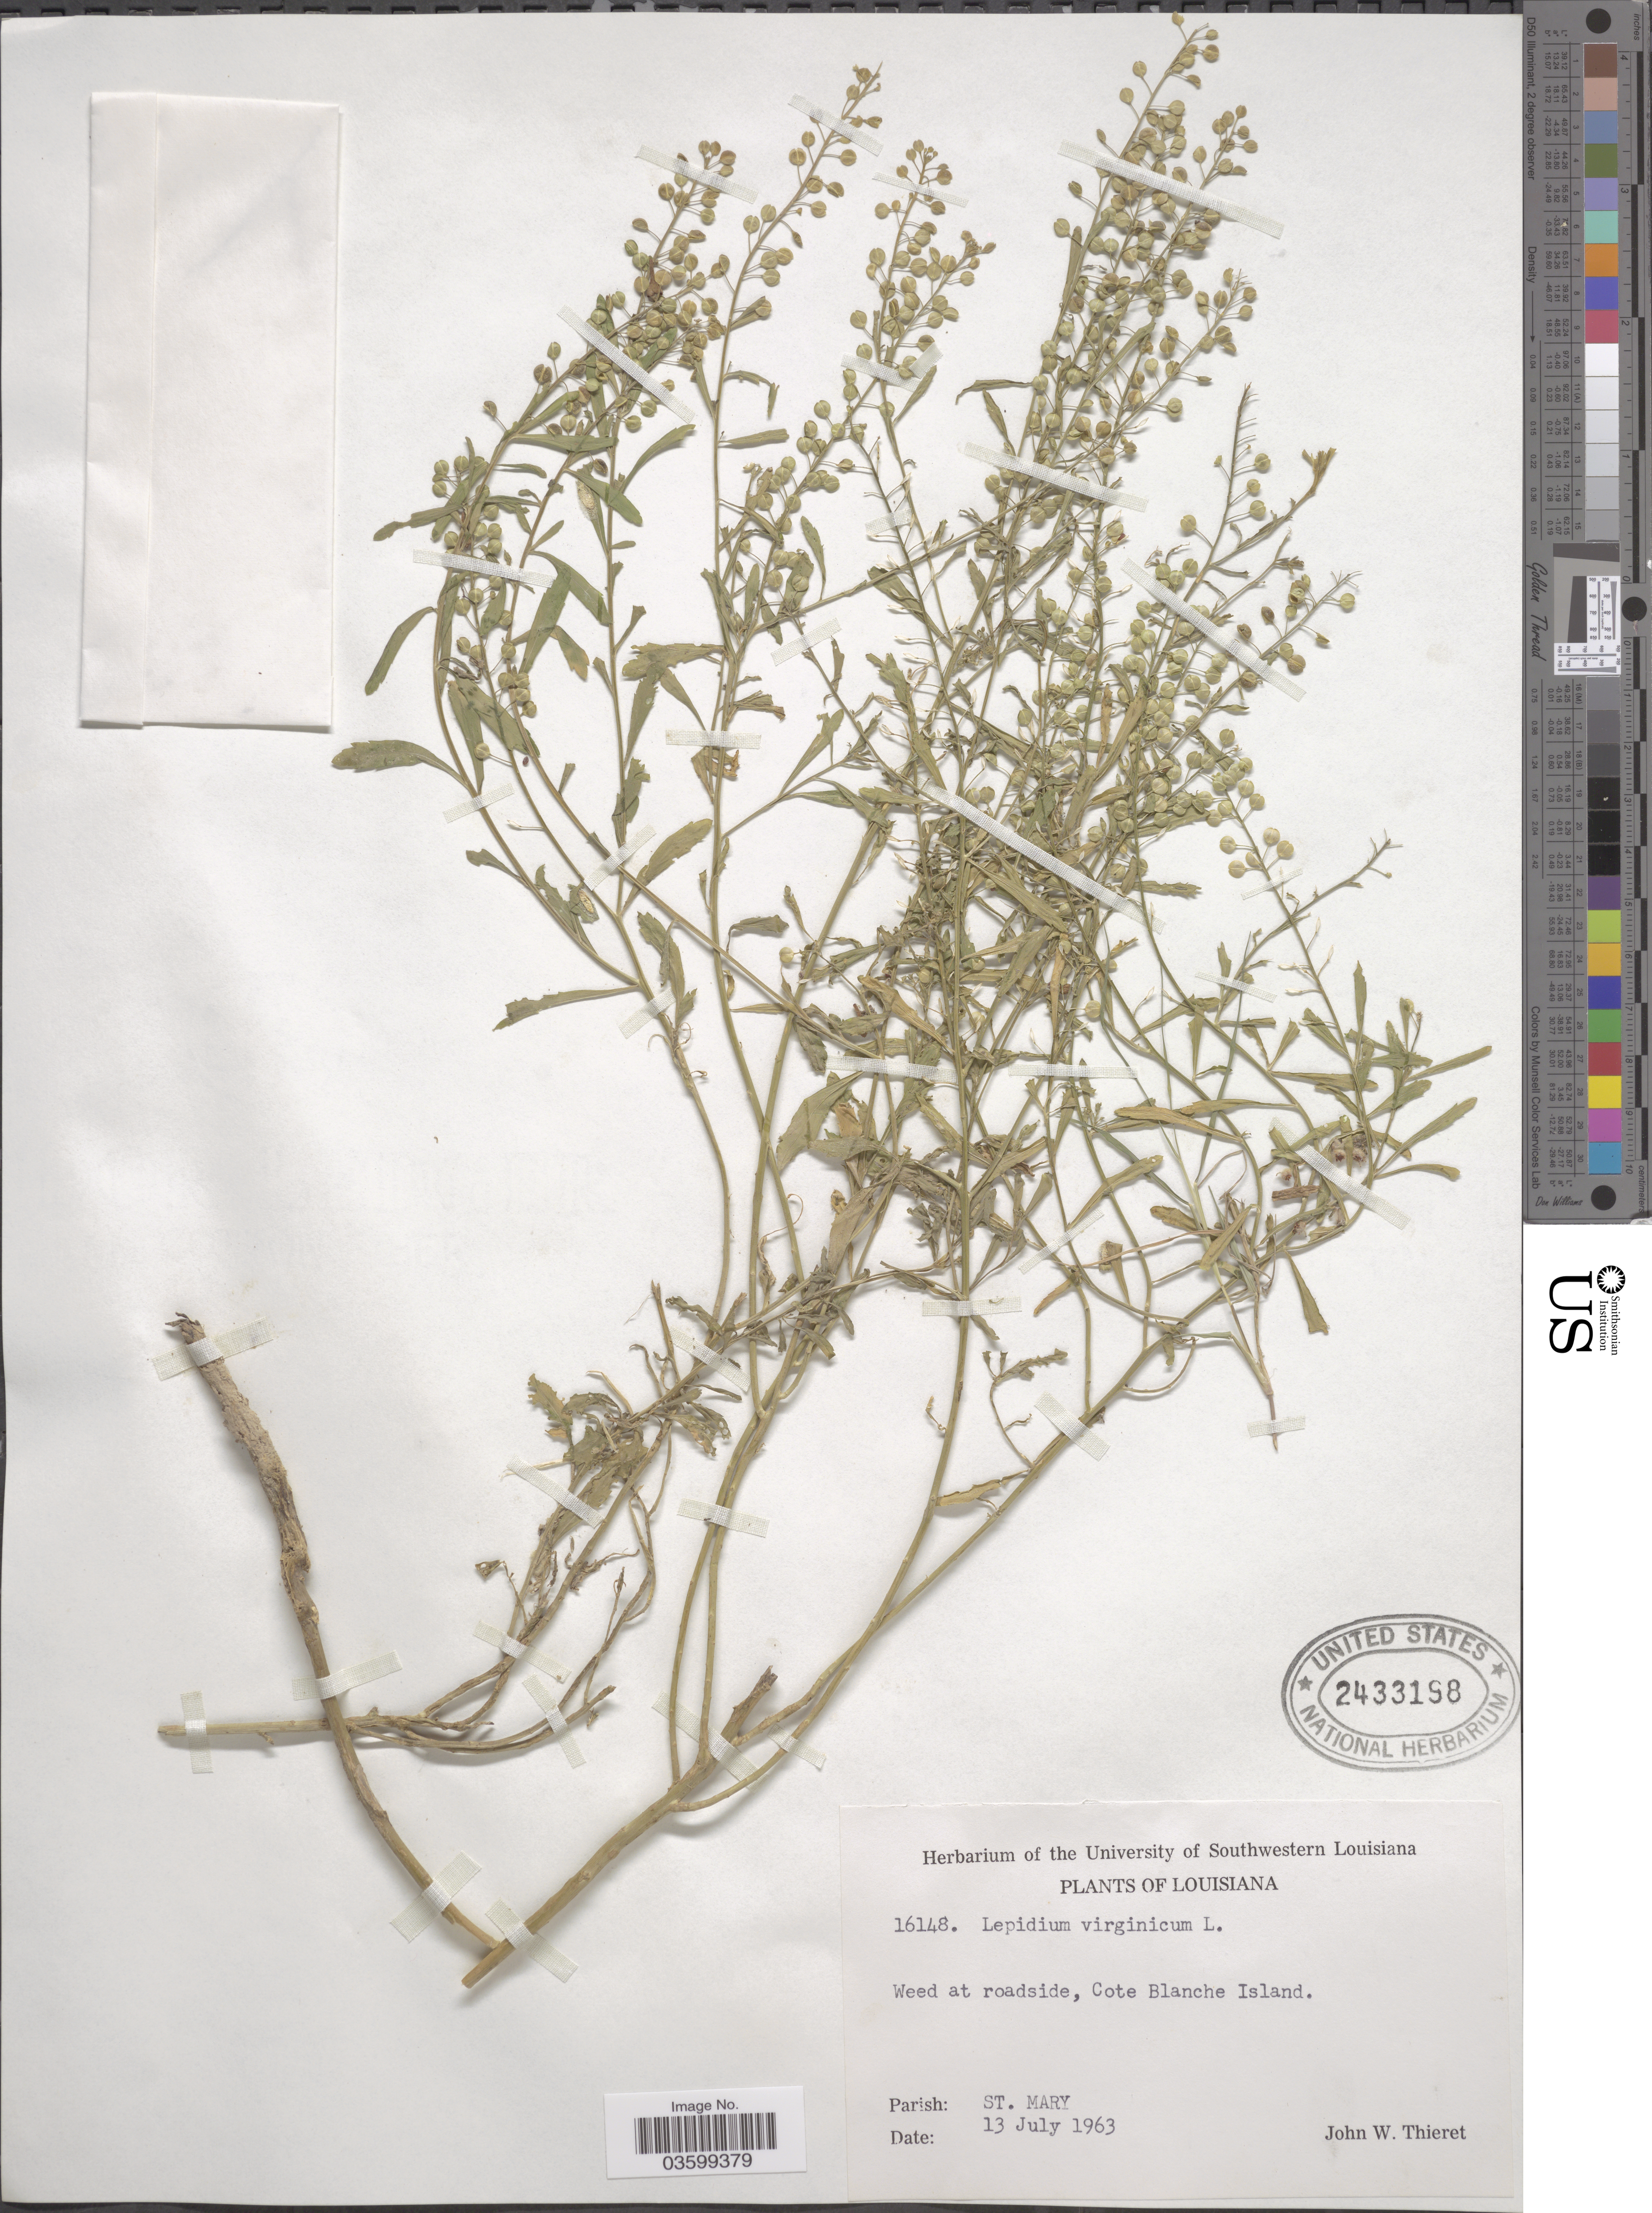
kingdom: Plantae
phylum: Tracheophyta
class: Magnoliopsida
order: Brassicales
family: Brassicaceae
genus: Lepidium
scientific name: Lepidium virginicum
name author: L.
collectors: J. W. Thieret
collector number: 16148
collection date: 1963-07-13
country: United States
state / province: Louisiana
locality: Cote Blanche Island. Parish: St. Mary.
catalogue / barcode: US 2433198